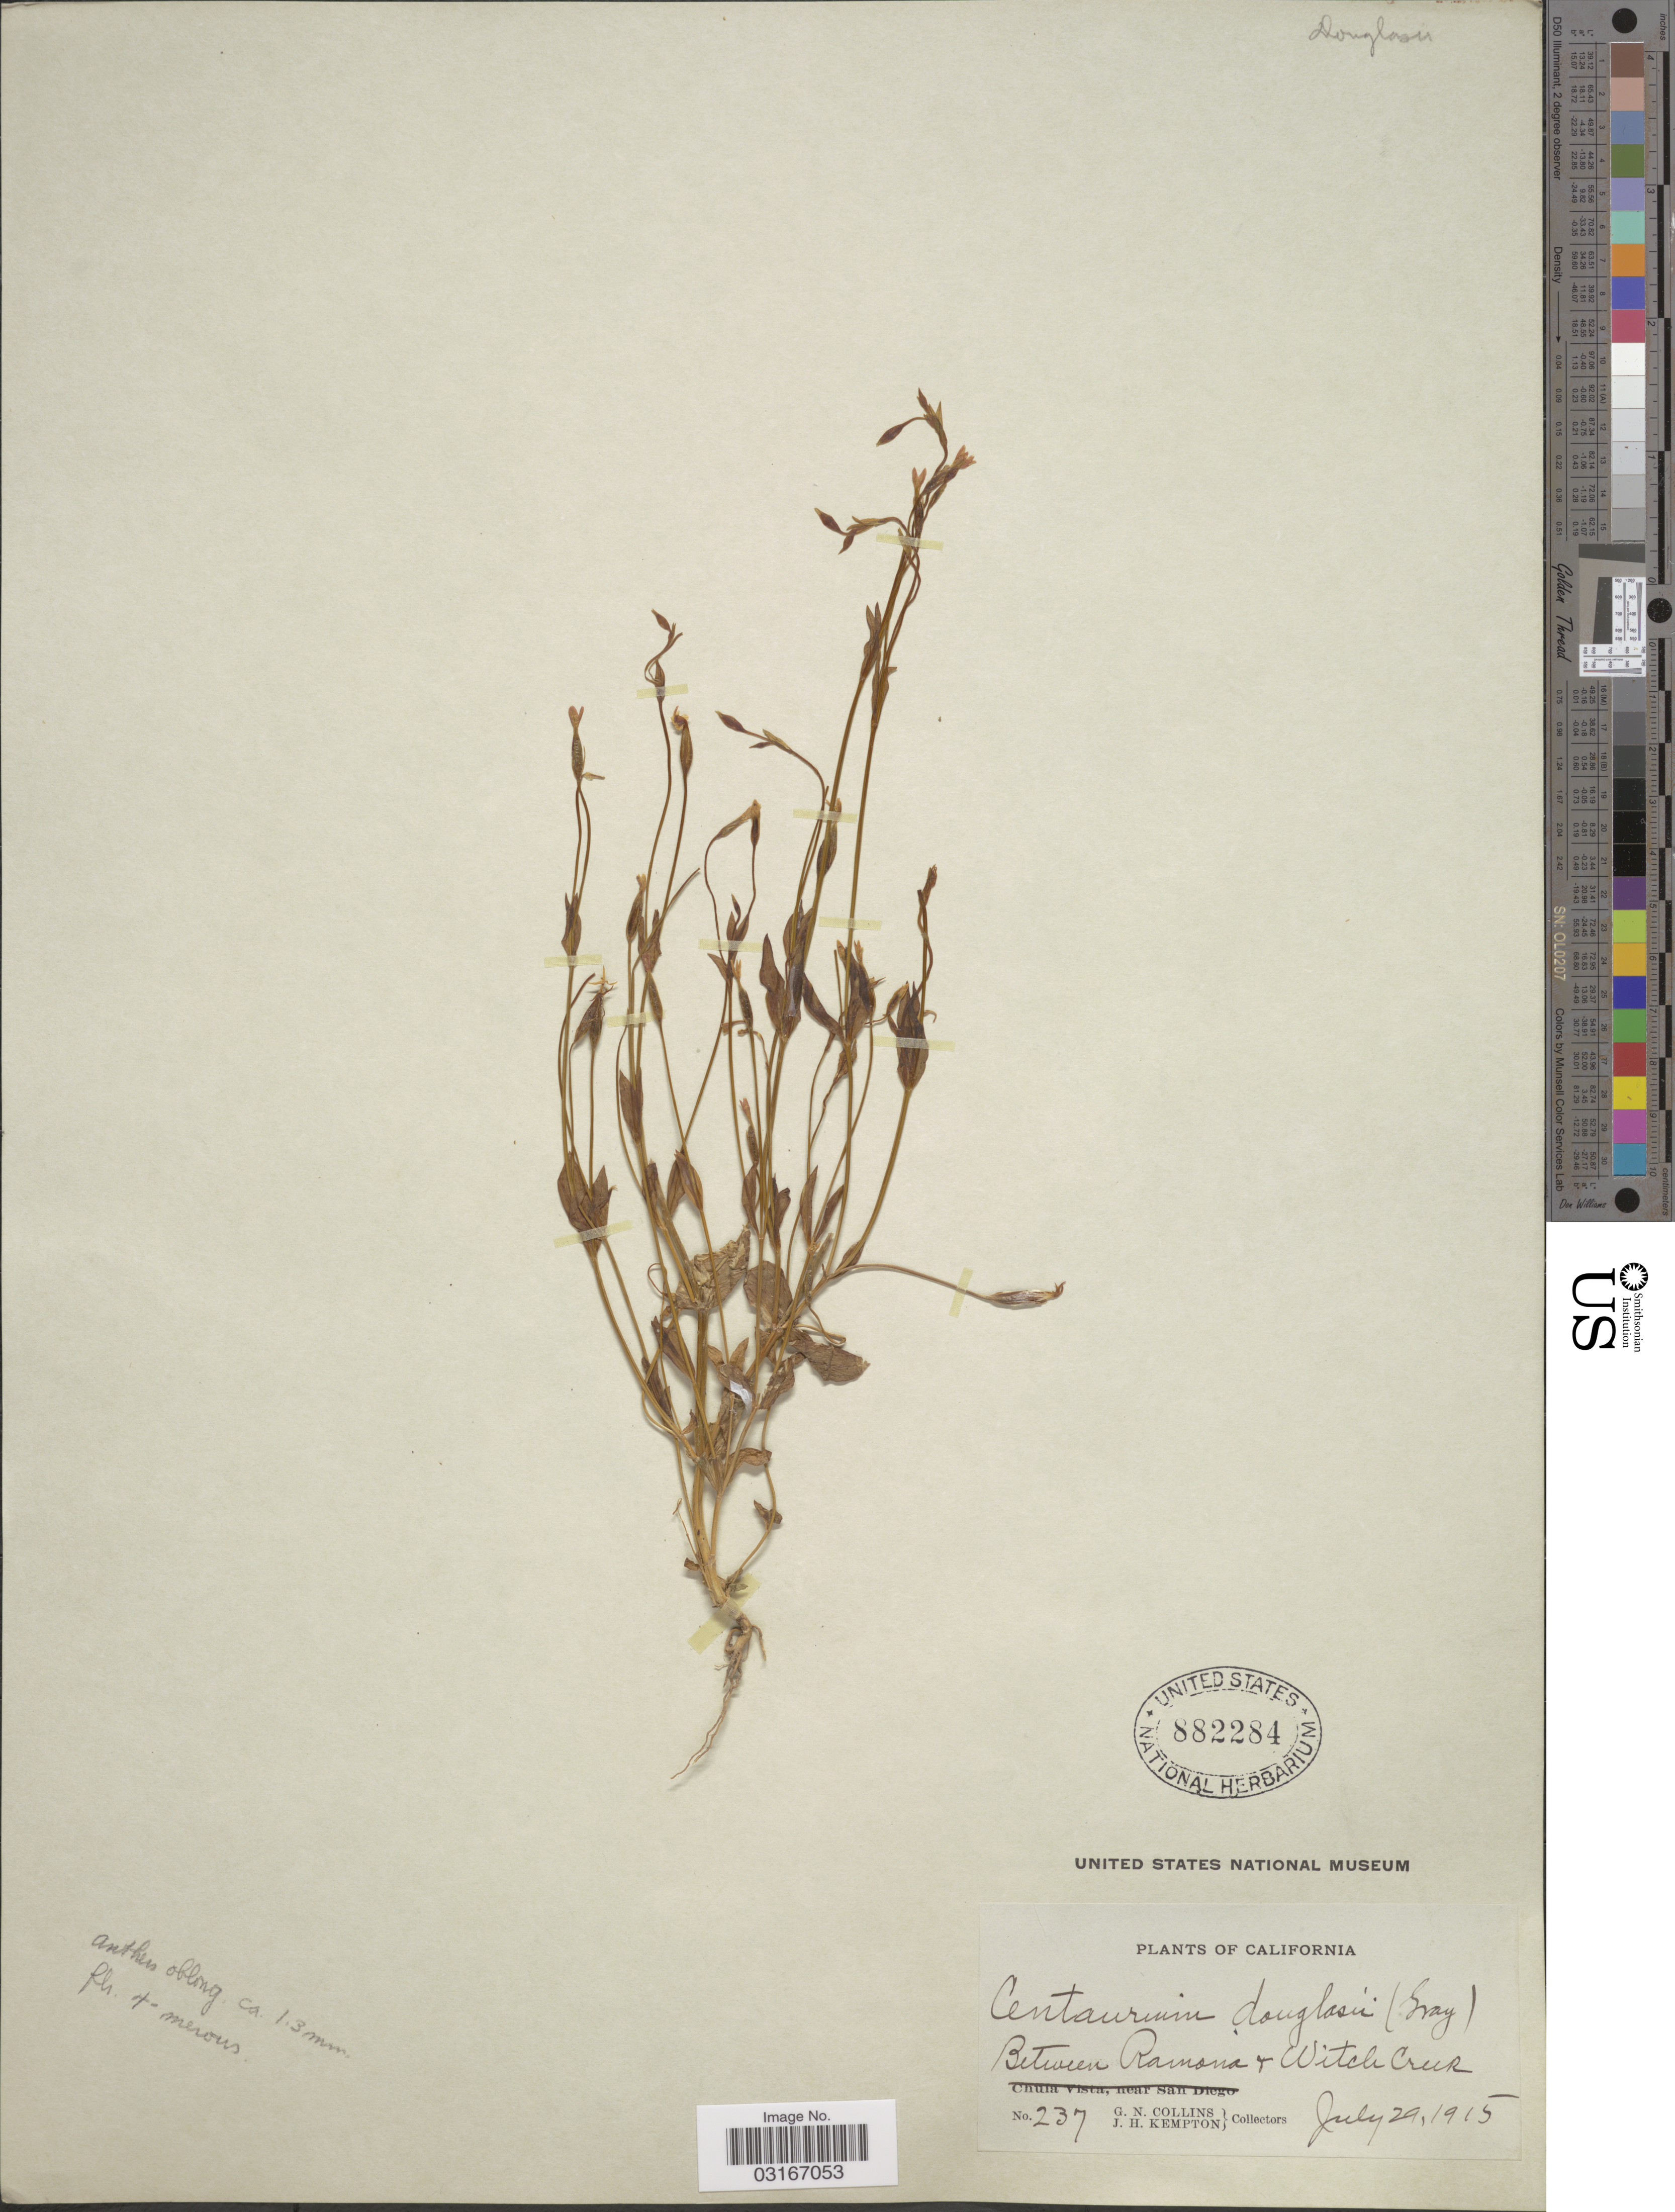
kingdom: Plantae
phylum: Tracheophyta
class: Magnoliopsida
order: Gentianales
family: Gentianaceae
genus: Centaurium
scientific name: Centaurium exaltatum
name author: (Griseb.) W. Wight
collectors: G. Collins & J. H. Kempton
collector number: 237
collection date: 1915-07-29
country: United States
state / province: California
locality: Between Ramona & Witch Creek.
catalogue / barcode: US 882284